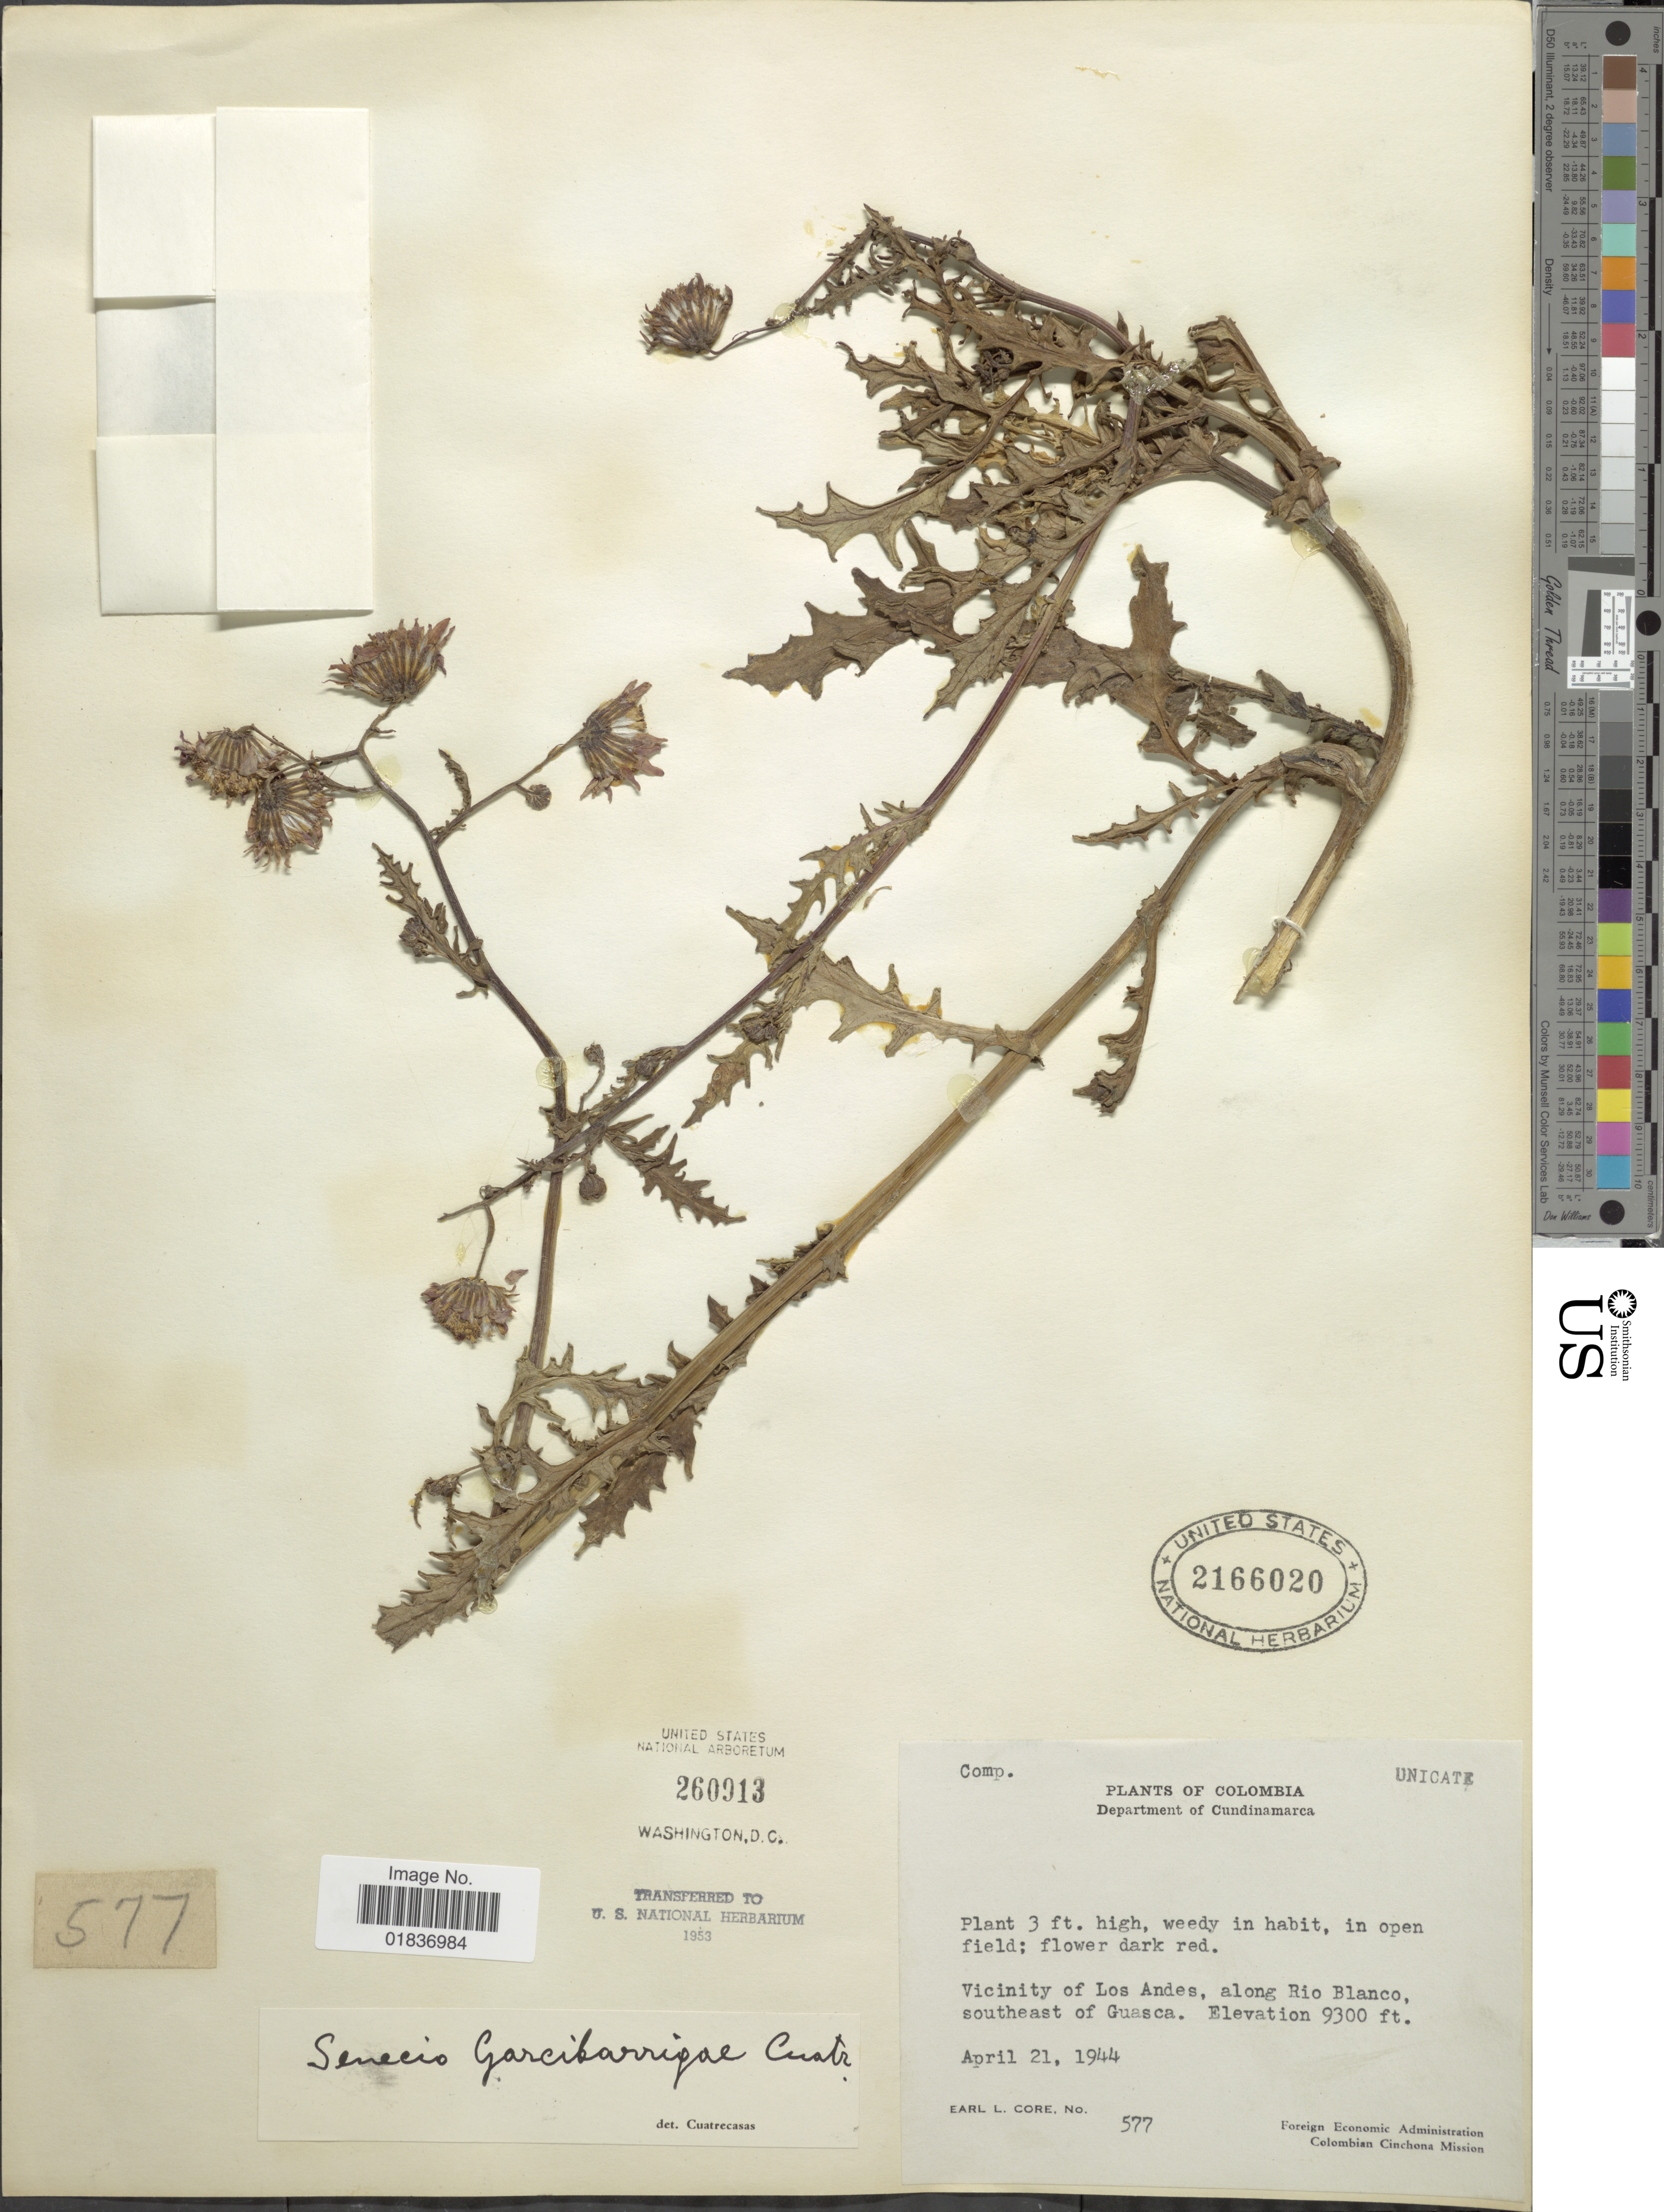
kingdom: Plantae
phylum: Tracheophyta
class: Magnoliopsida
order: Asterales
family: Asteraceae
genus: Senecio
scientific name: Senecio garcibarrigae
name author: Cuatrec.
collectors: E. L. Core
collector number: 577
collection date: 1944-04-21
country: Colombia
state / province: Cundinamarca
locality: Department of Cundinamarca. Vicinity of Los Andes, along Rio Blanco, southeast of Guasca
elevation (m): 2835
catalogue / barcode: US 2166020